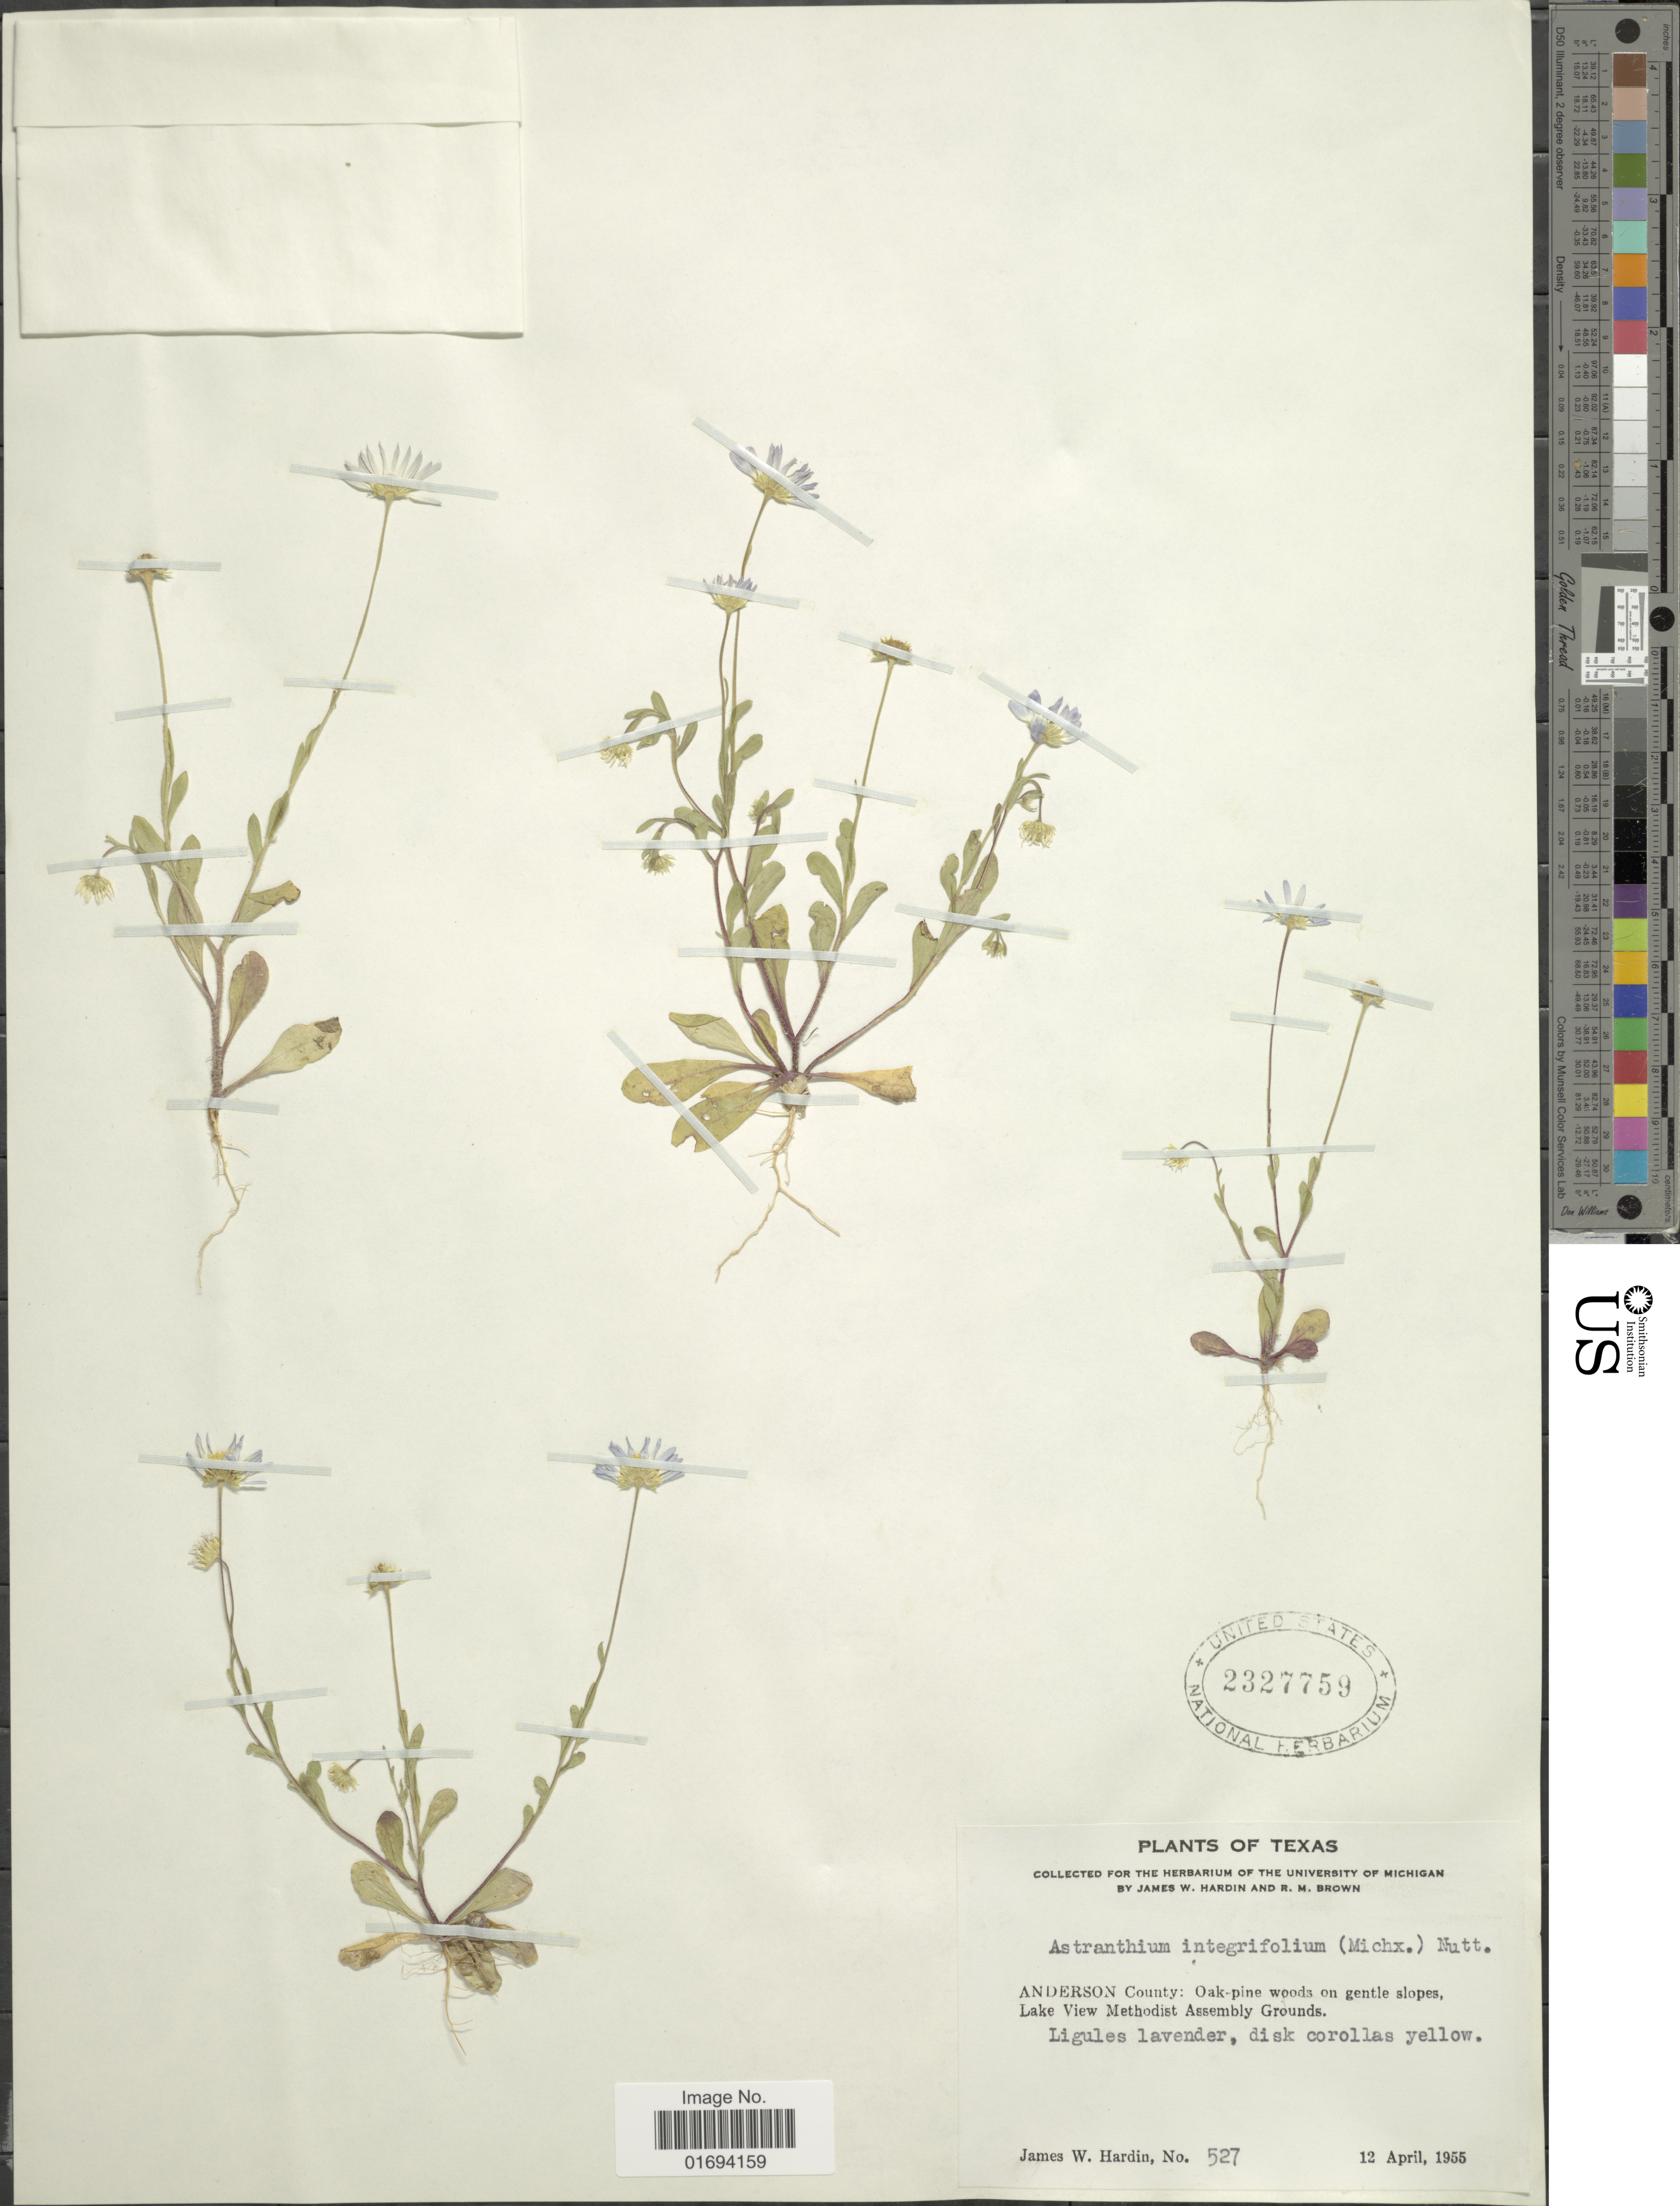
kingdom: Plantae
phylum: Tracheophyta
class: Magnoliopsida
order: Asterales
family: Asteraceae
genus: Astranthium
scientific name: Astranthium integrifolium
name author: (Michx.) Nutt.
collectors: J. W. Hardin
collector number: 527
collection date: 1955-04-13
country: United States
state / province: Texas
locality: Anderson County: Oak-pine woods on gentle slopes, Lake View Methodist Assembly Grounds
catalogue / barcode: US 2327759